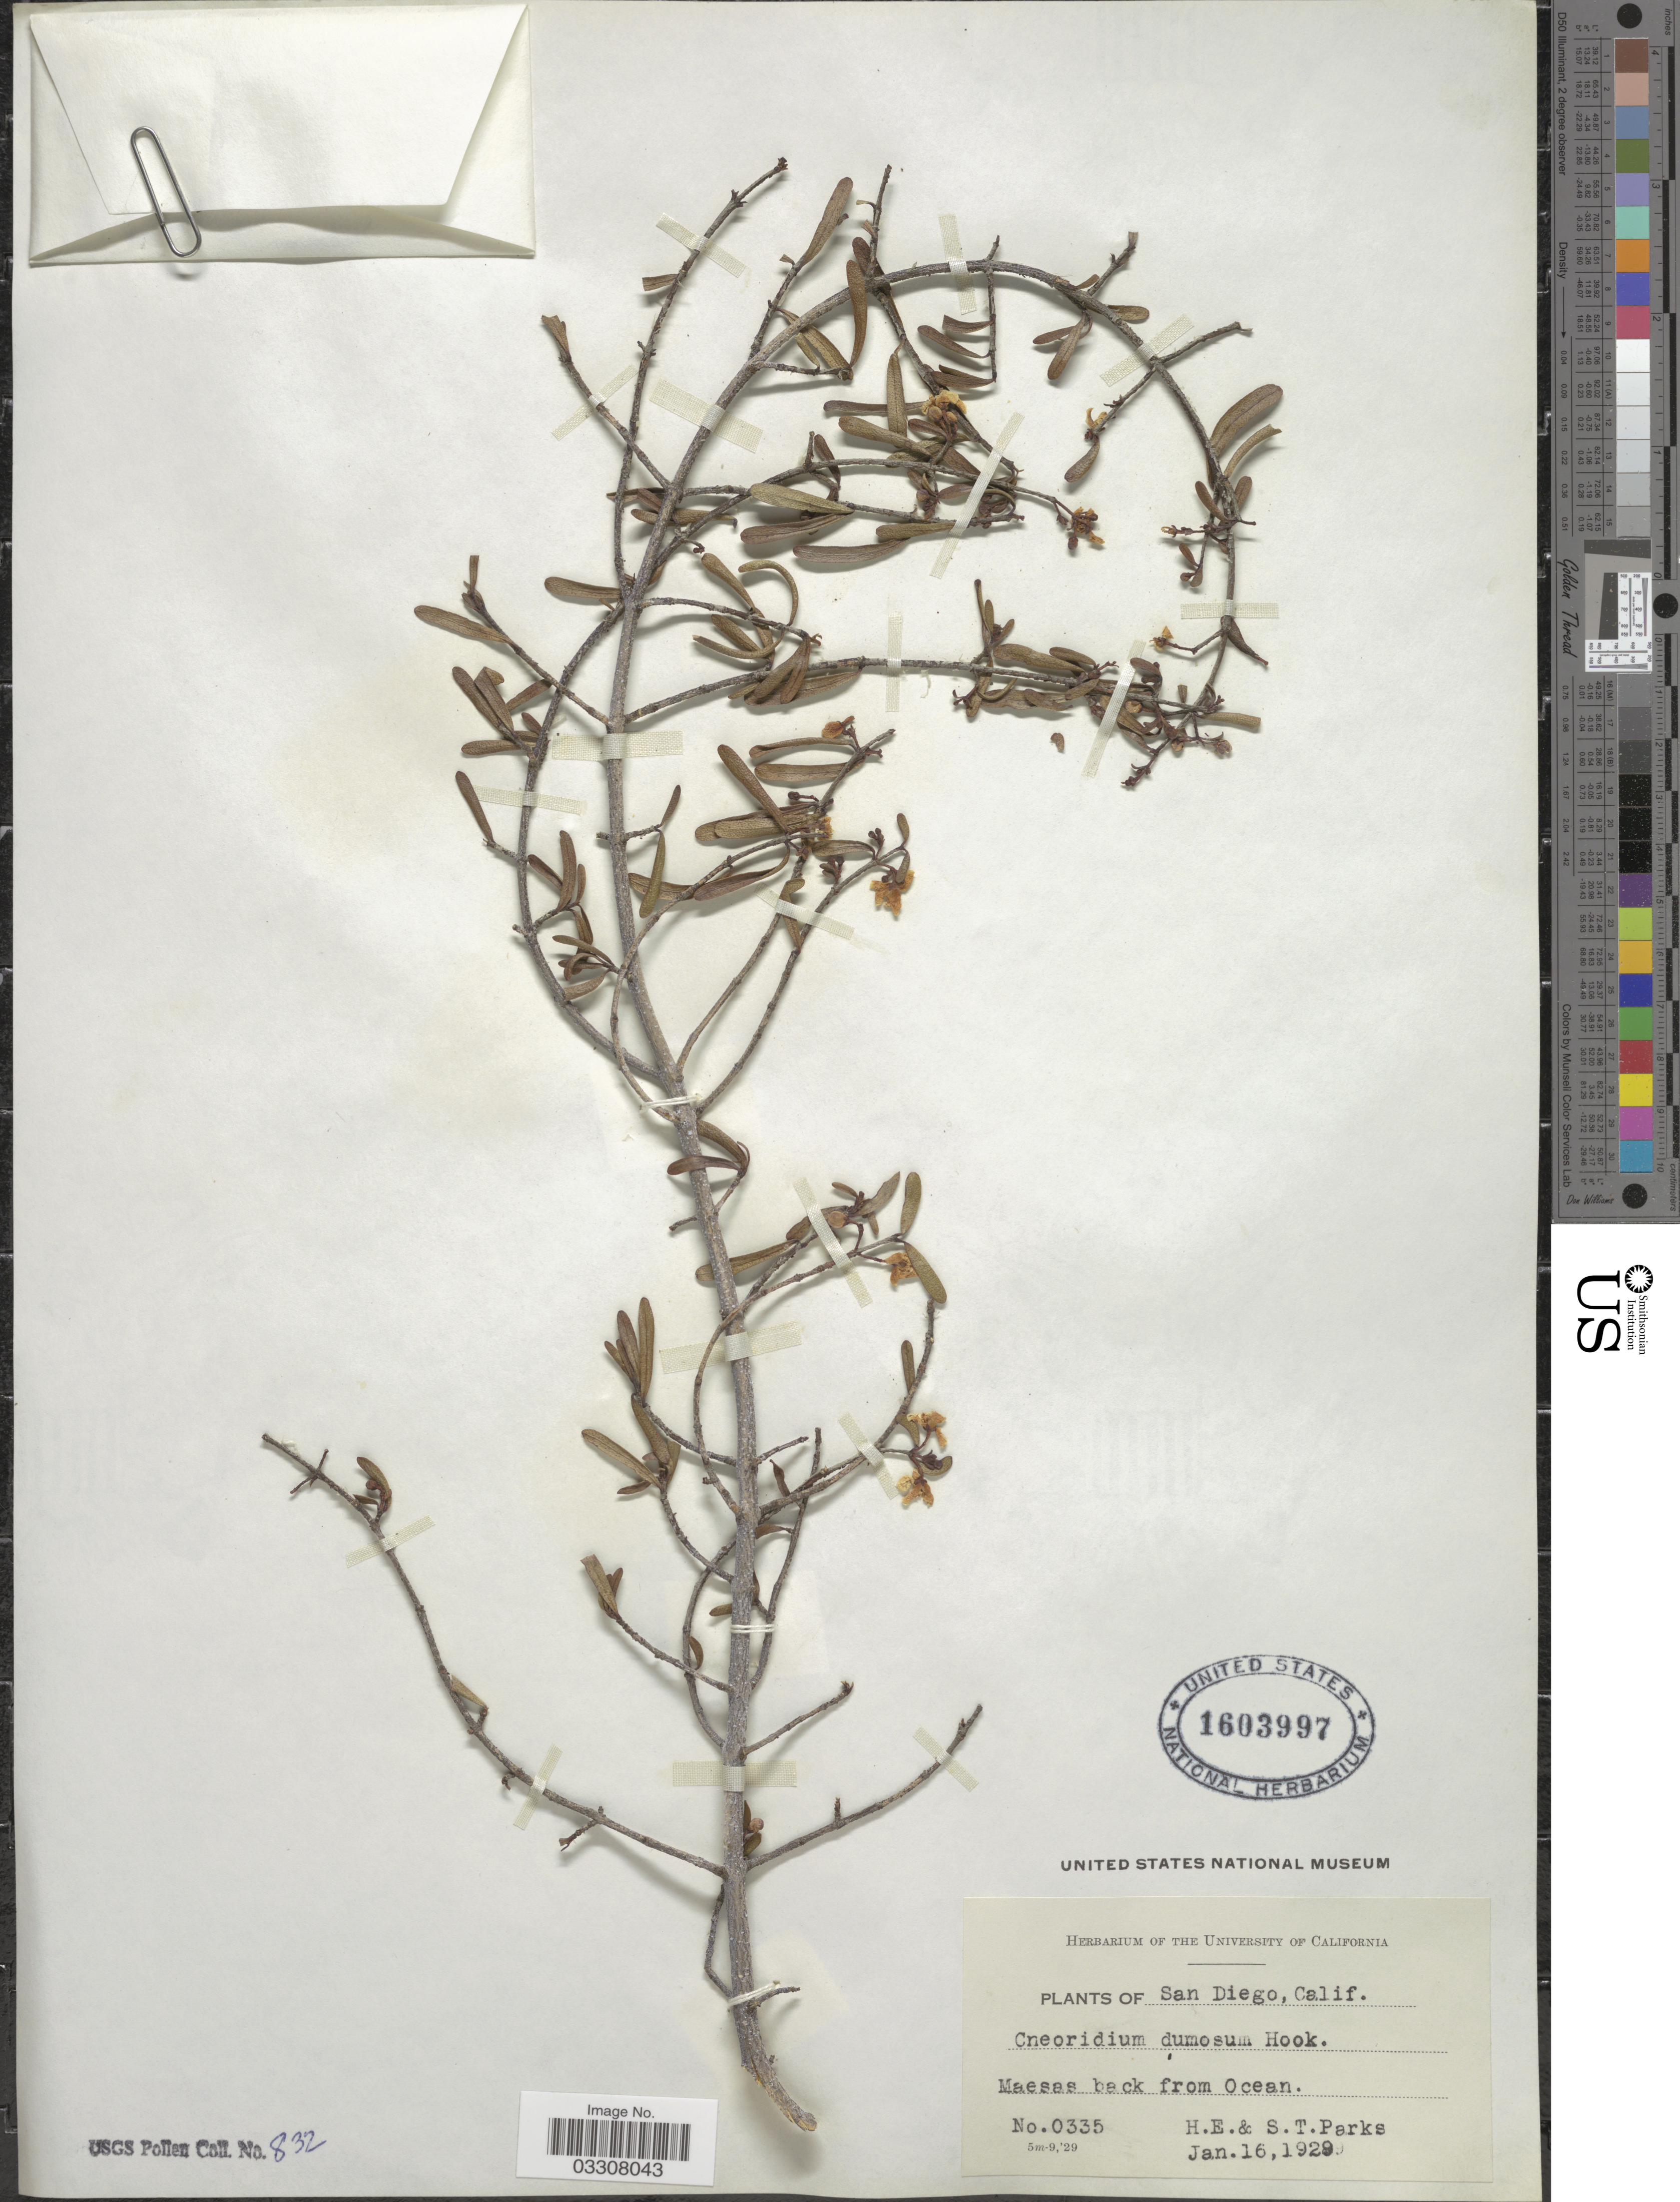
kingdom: Plantae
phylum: Tracheophyta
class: Magnoliopsida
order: Sapindales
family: Rutaceae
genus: Cneoridium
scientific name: Cneoridium dumosum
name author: (Nutt. ex Torr. & A. Gray) Hook. f. ex Baill.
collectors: H. E. Parks & S. Parks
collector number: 0335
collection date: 1929-01-16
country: United States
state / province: California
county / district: San Diego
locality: San Diego, Calif. Maesas back from Ocean.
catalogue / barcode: US 1603997